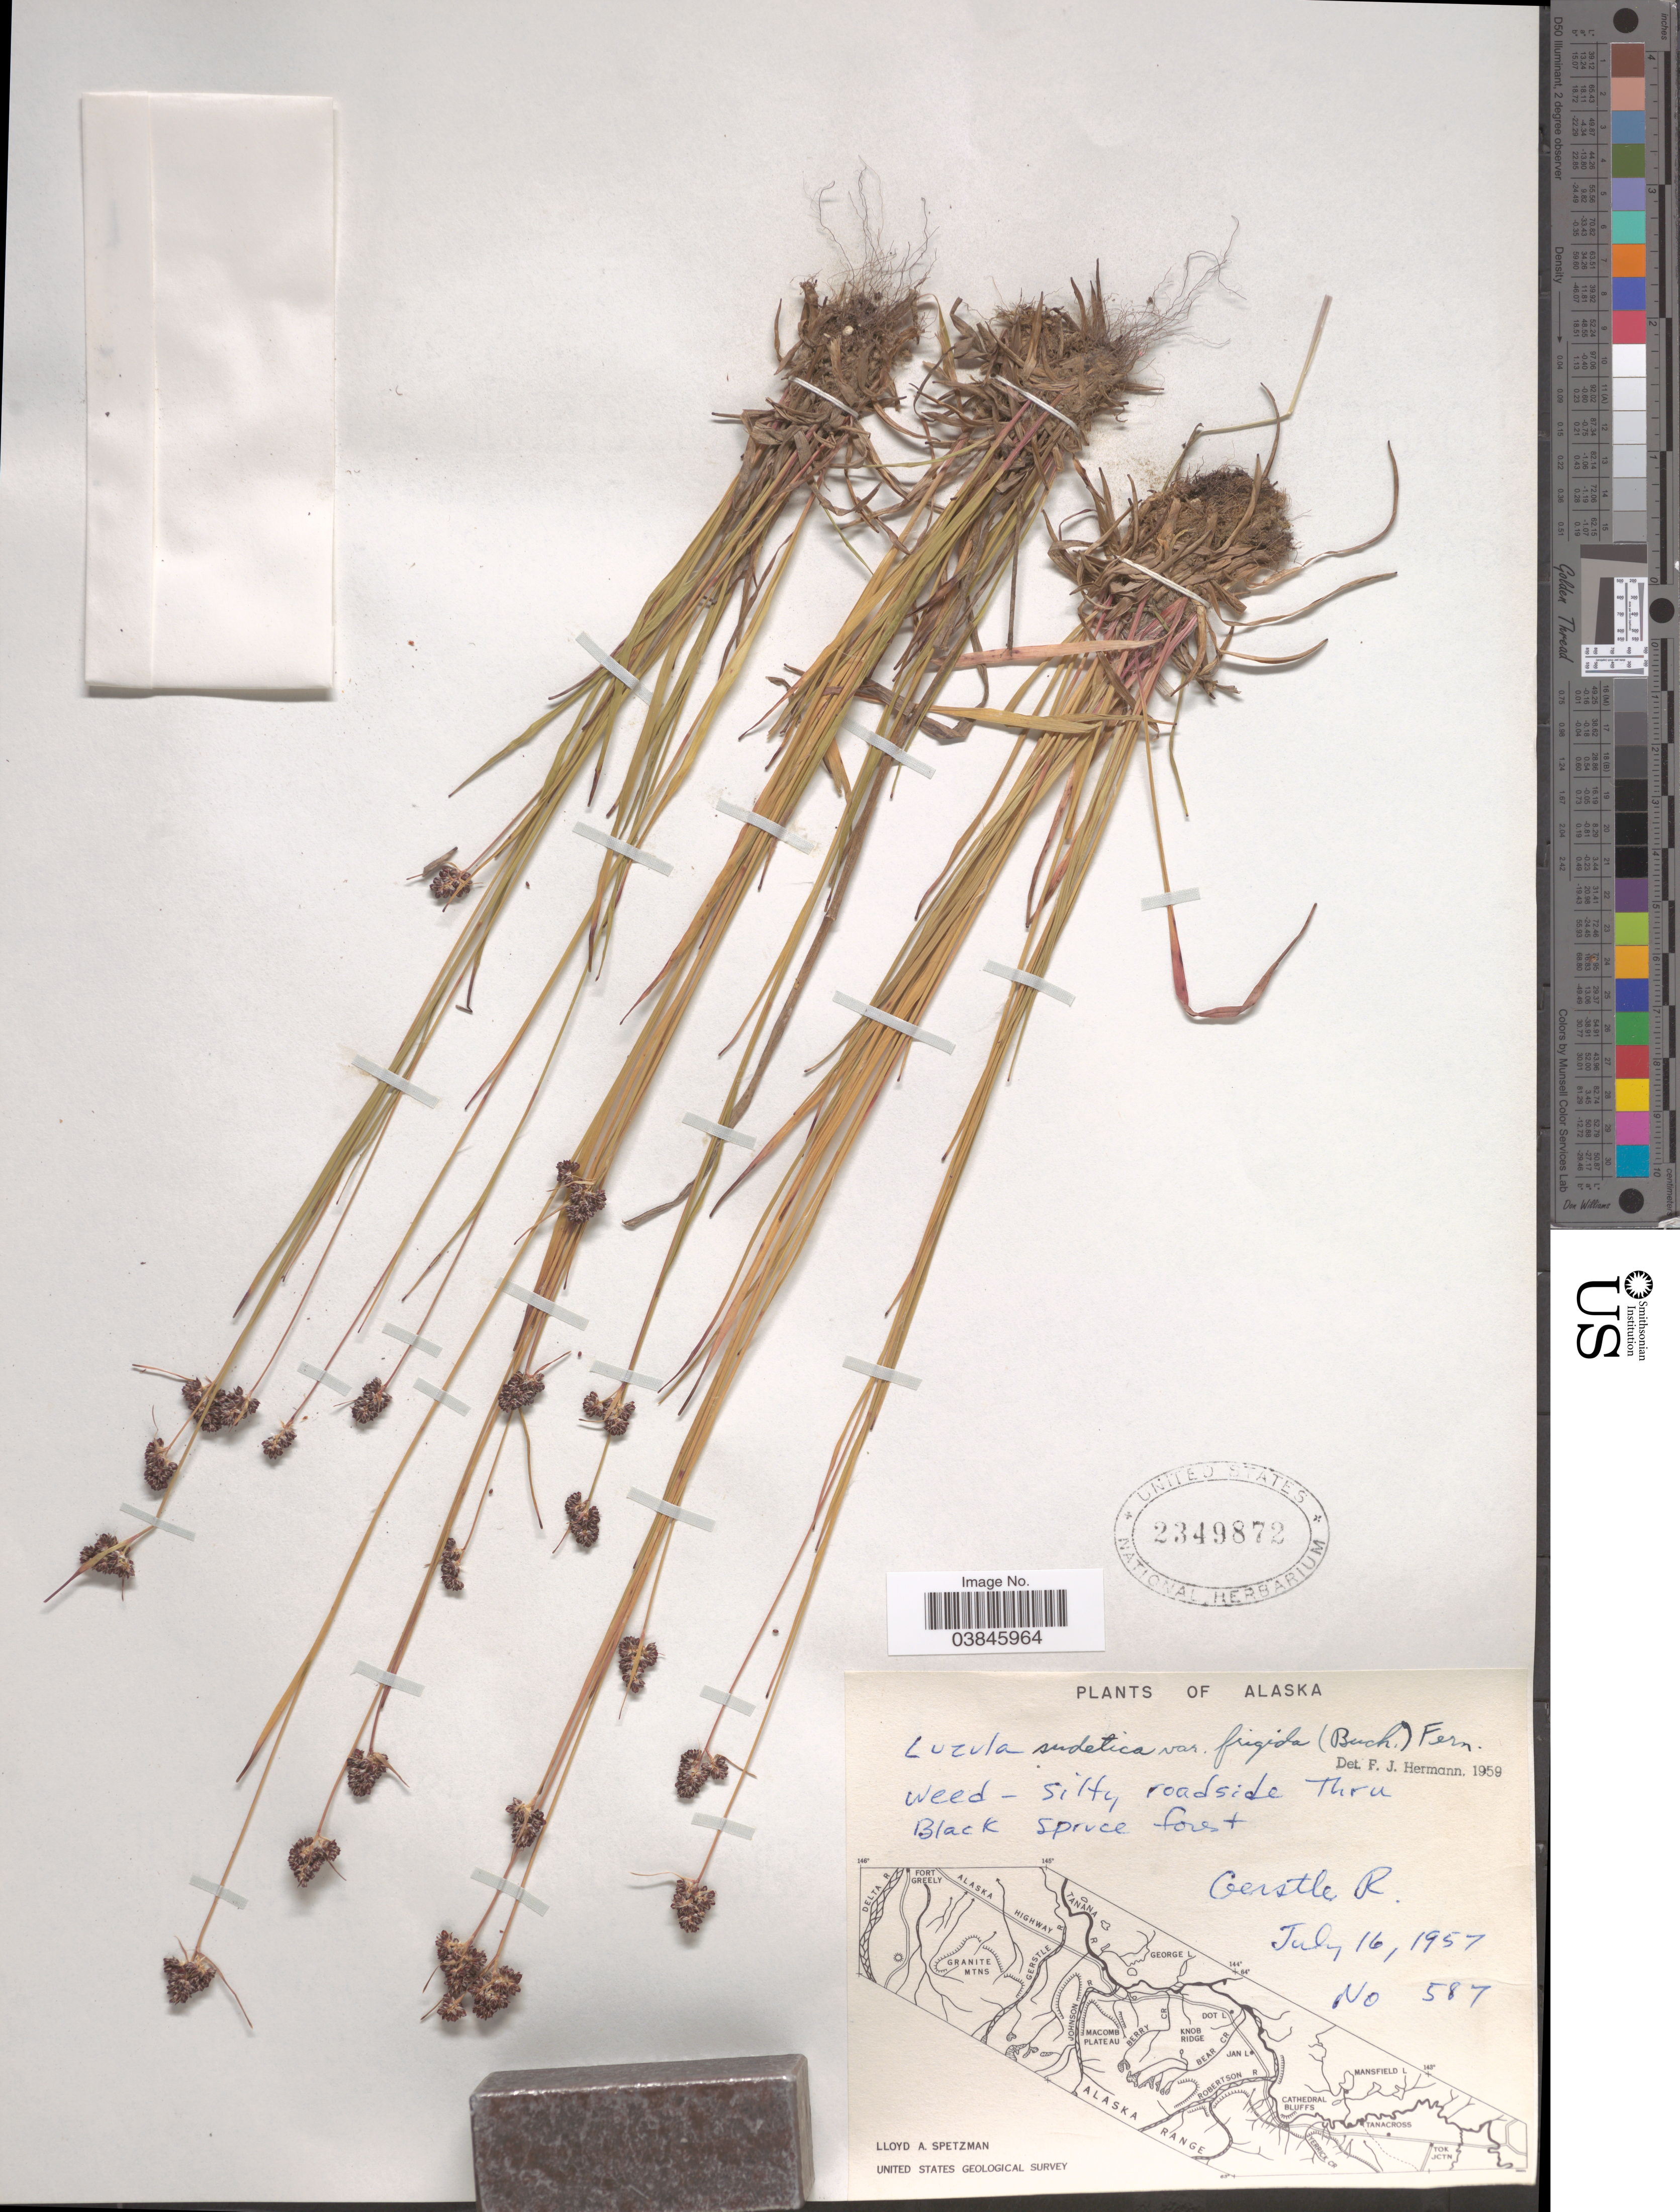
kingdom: Plantae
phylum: Tracheophyta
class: Liliopsida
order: Poales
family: Juncaceae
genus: Luzula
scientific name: Luzula multiflora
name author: (Ehrh.) Lej.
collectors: L. Spetzman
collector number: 587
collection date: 1957-07-16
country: United States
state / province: Alaska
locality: Gerstle R.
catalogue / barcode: US 2349872